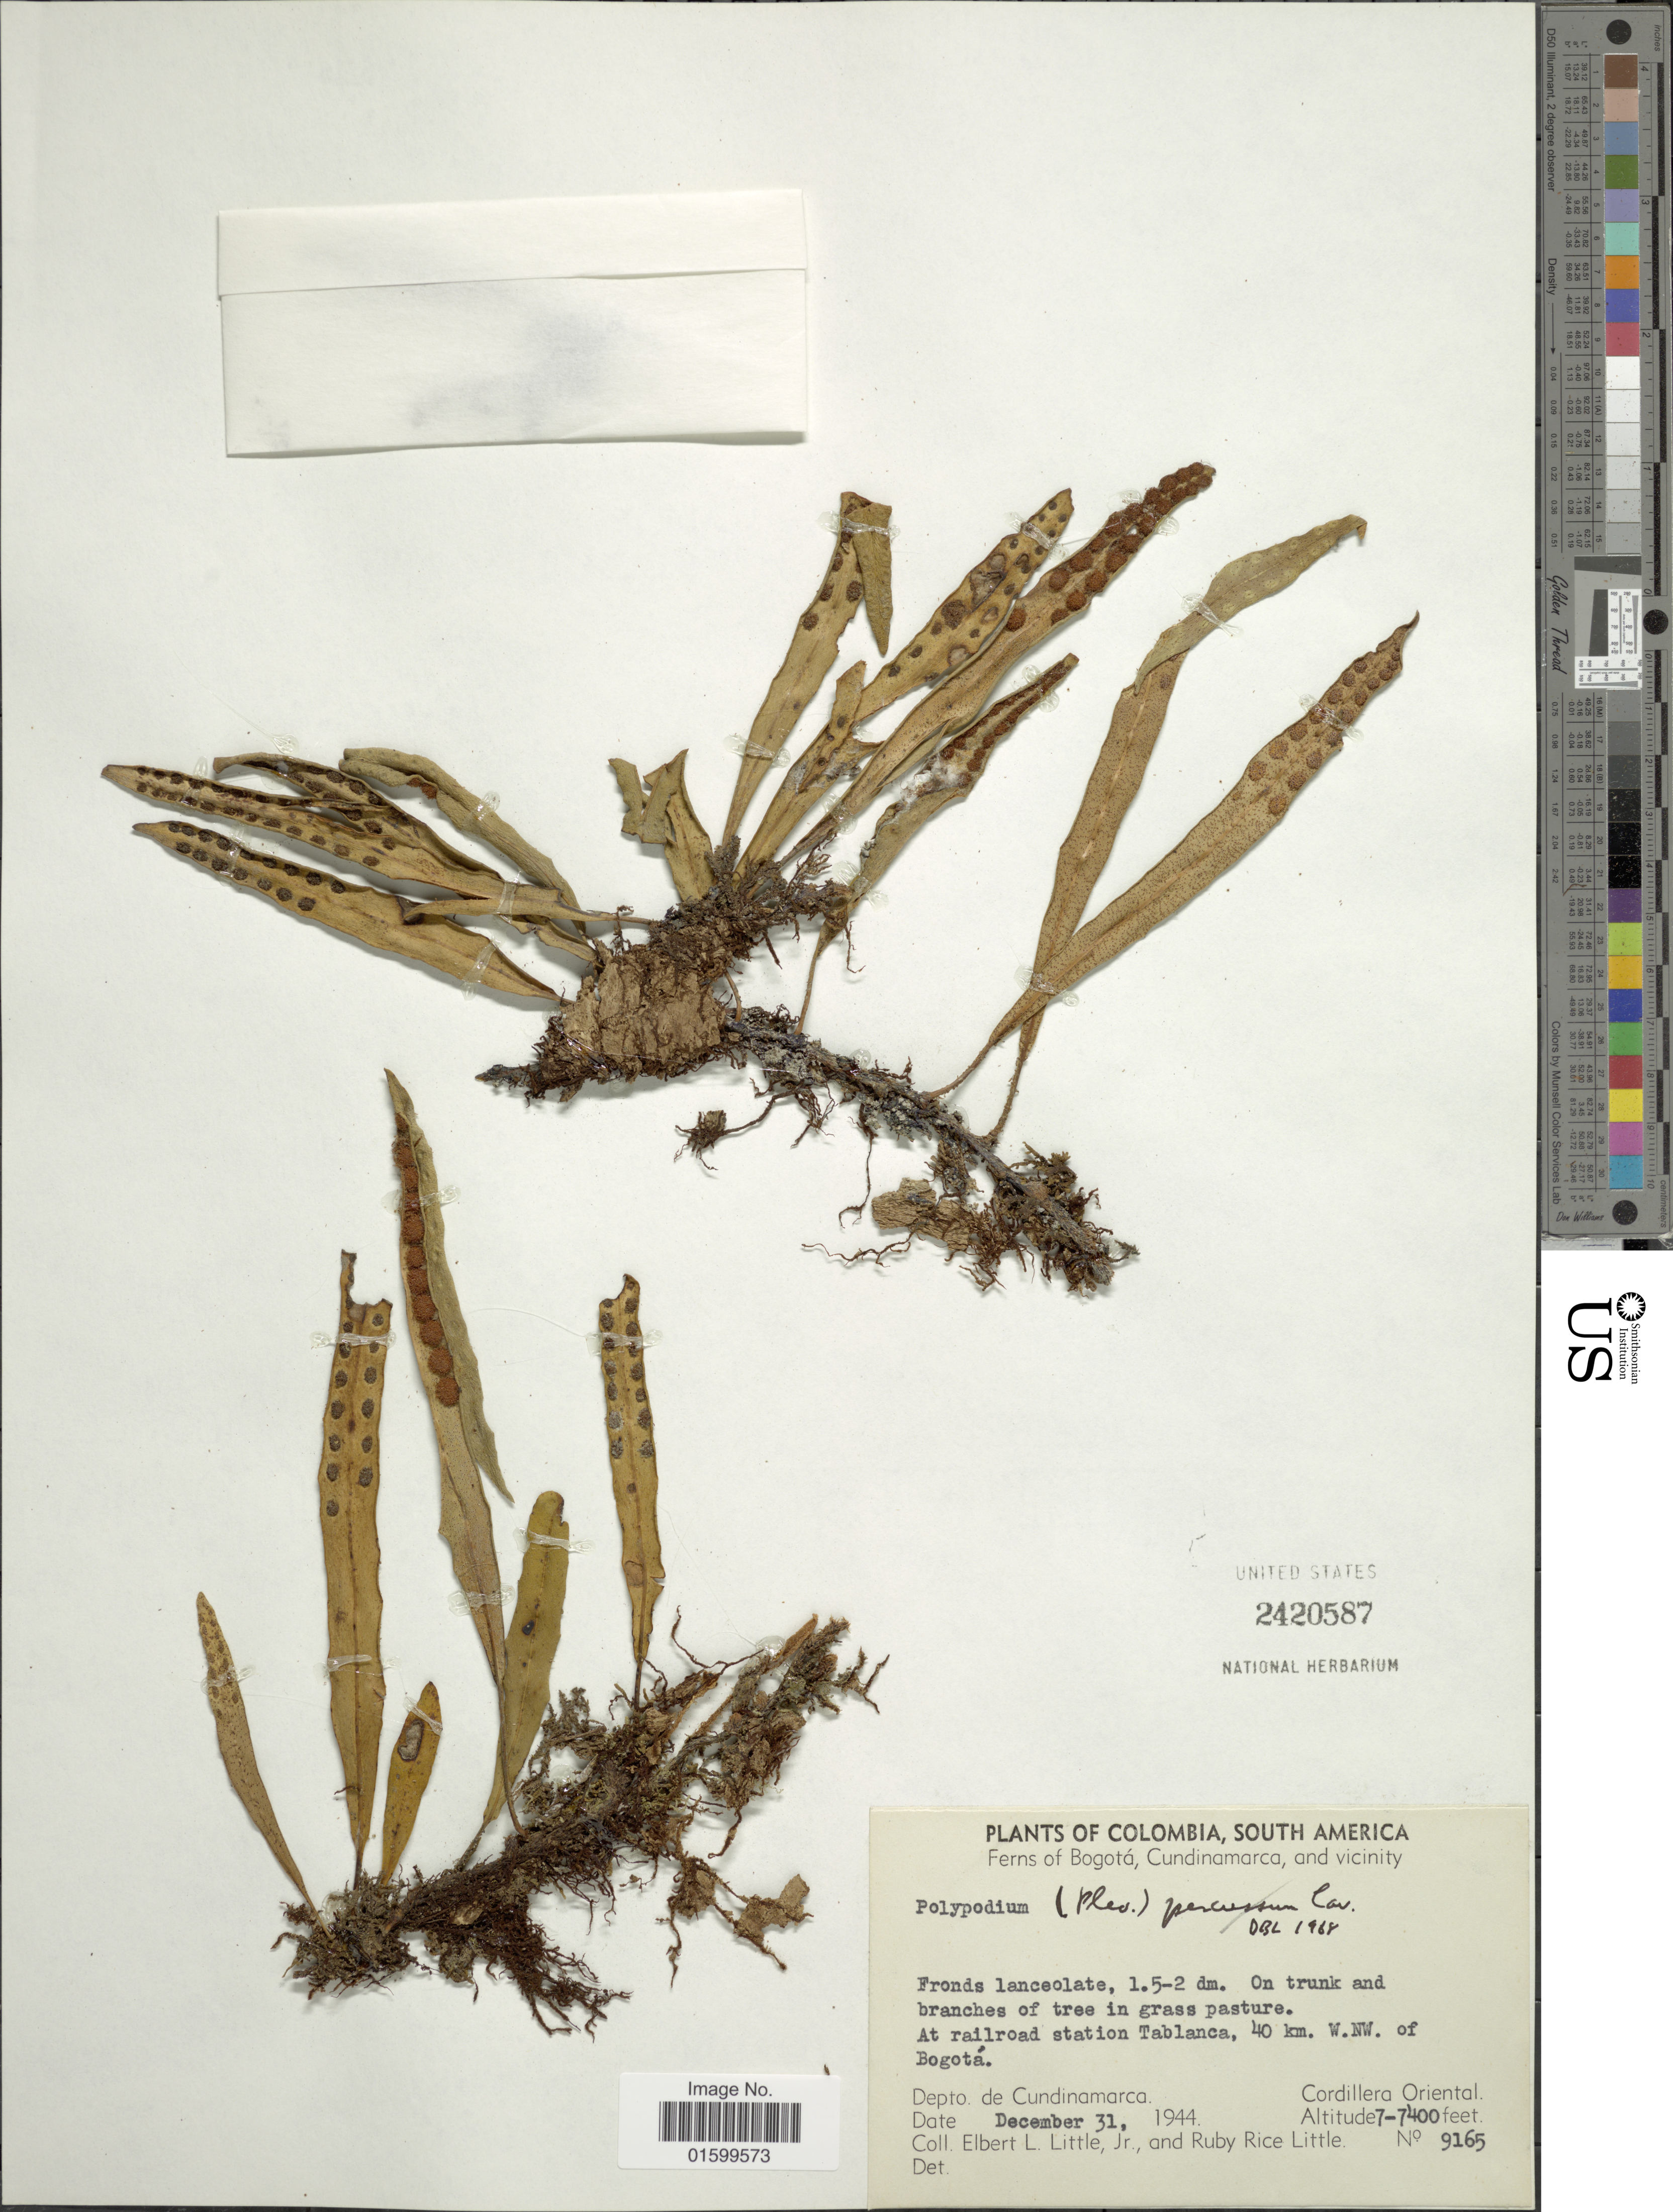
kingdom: Plantae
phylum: Tracheophyta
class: Polypodiopsida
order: Polypodiales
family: Polypodiaceae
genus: Pleopeltis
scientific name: Pleopeltis macrocarpa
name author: (Bory ex Willd.) Kaulf.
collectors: E. L. Little & R. R. Little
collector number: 9165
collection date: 1944-12-31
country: Colombia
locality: Bogota, Cundinamarca and vicinity, at railroad station Tablanca, 40 km W.NW. of Bogota, Depto. de Cundinamarca, Cordillera Oriental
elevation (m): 2134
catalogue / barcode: US 2420587